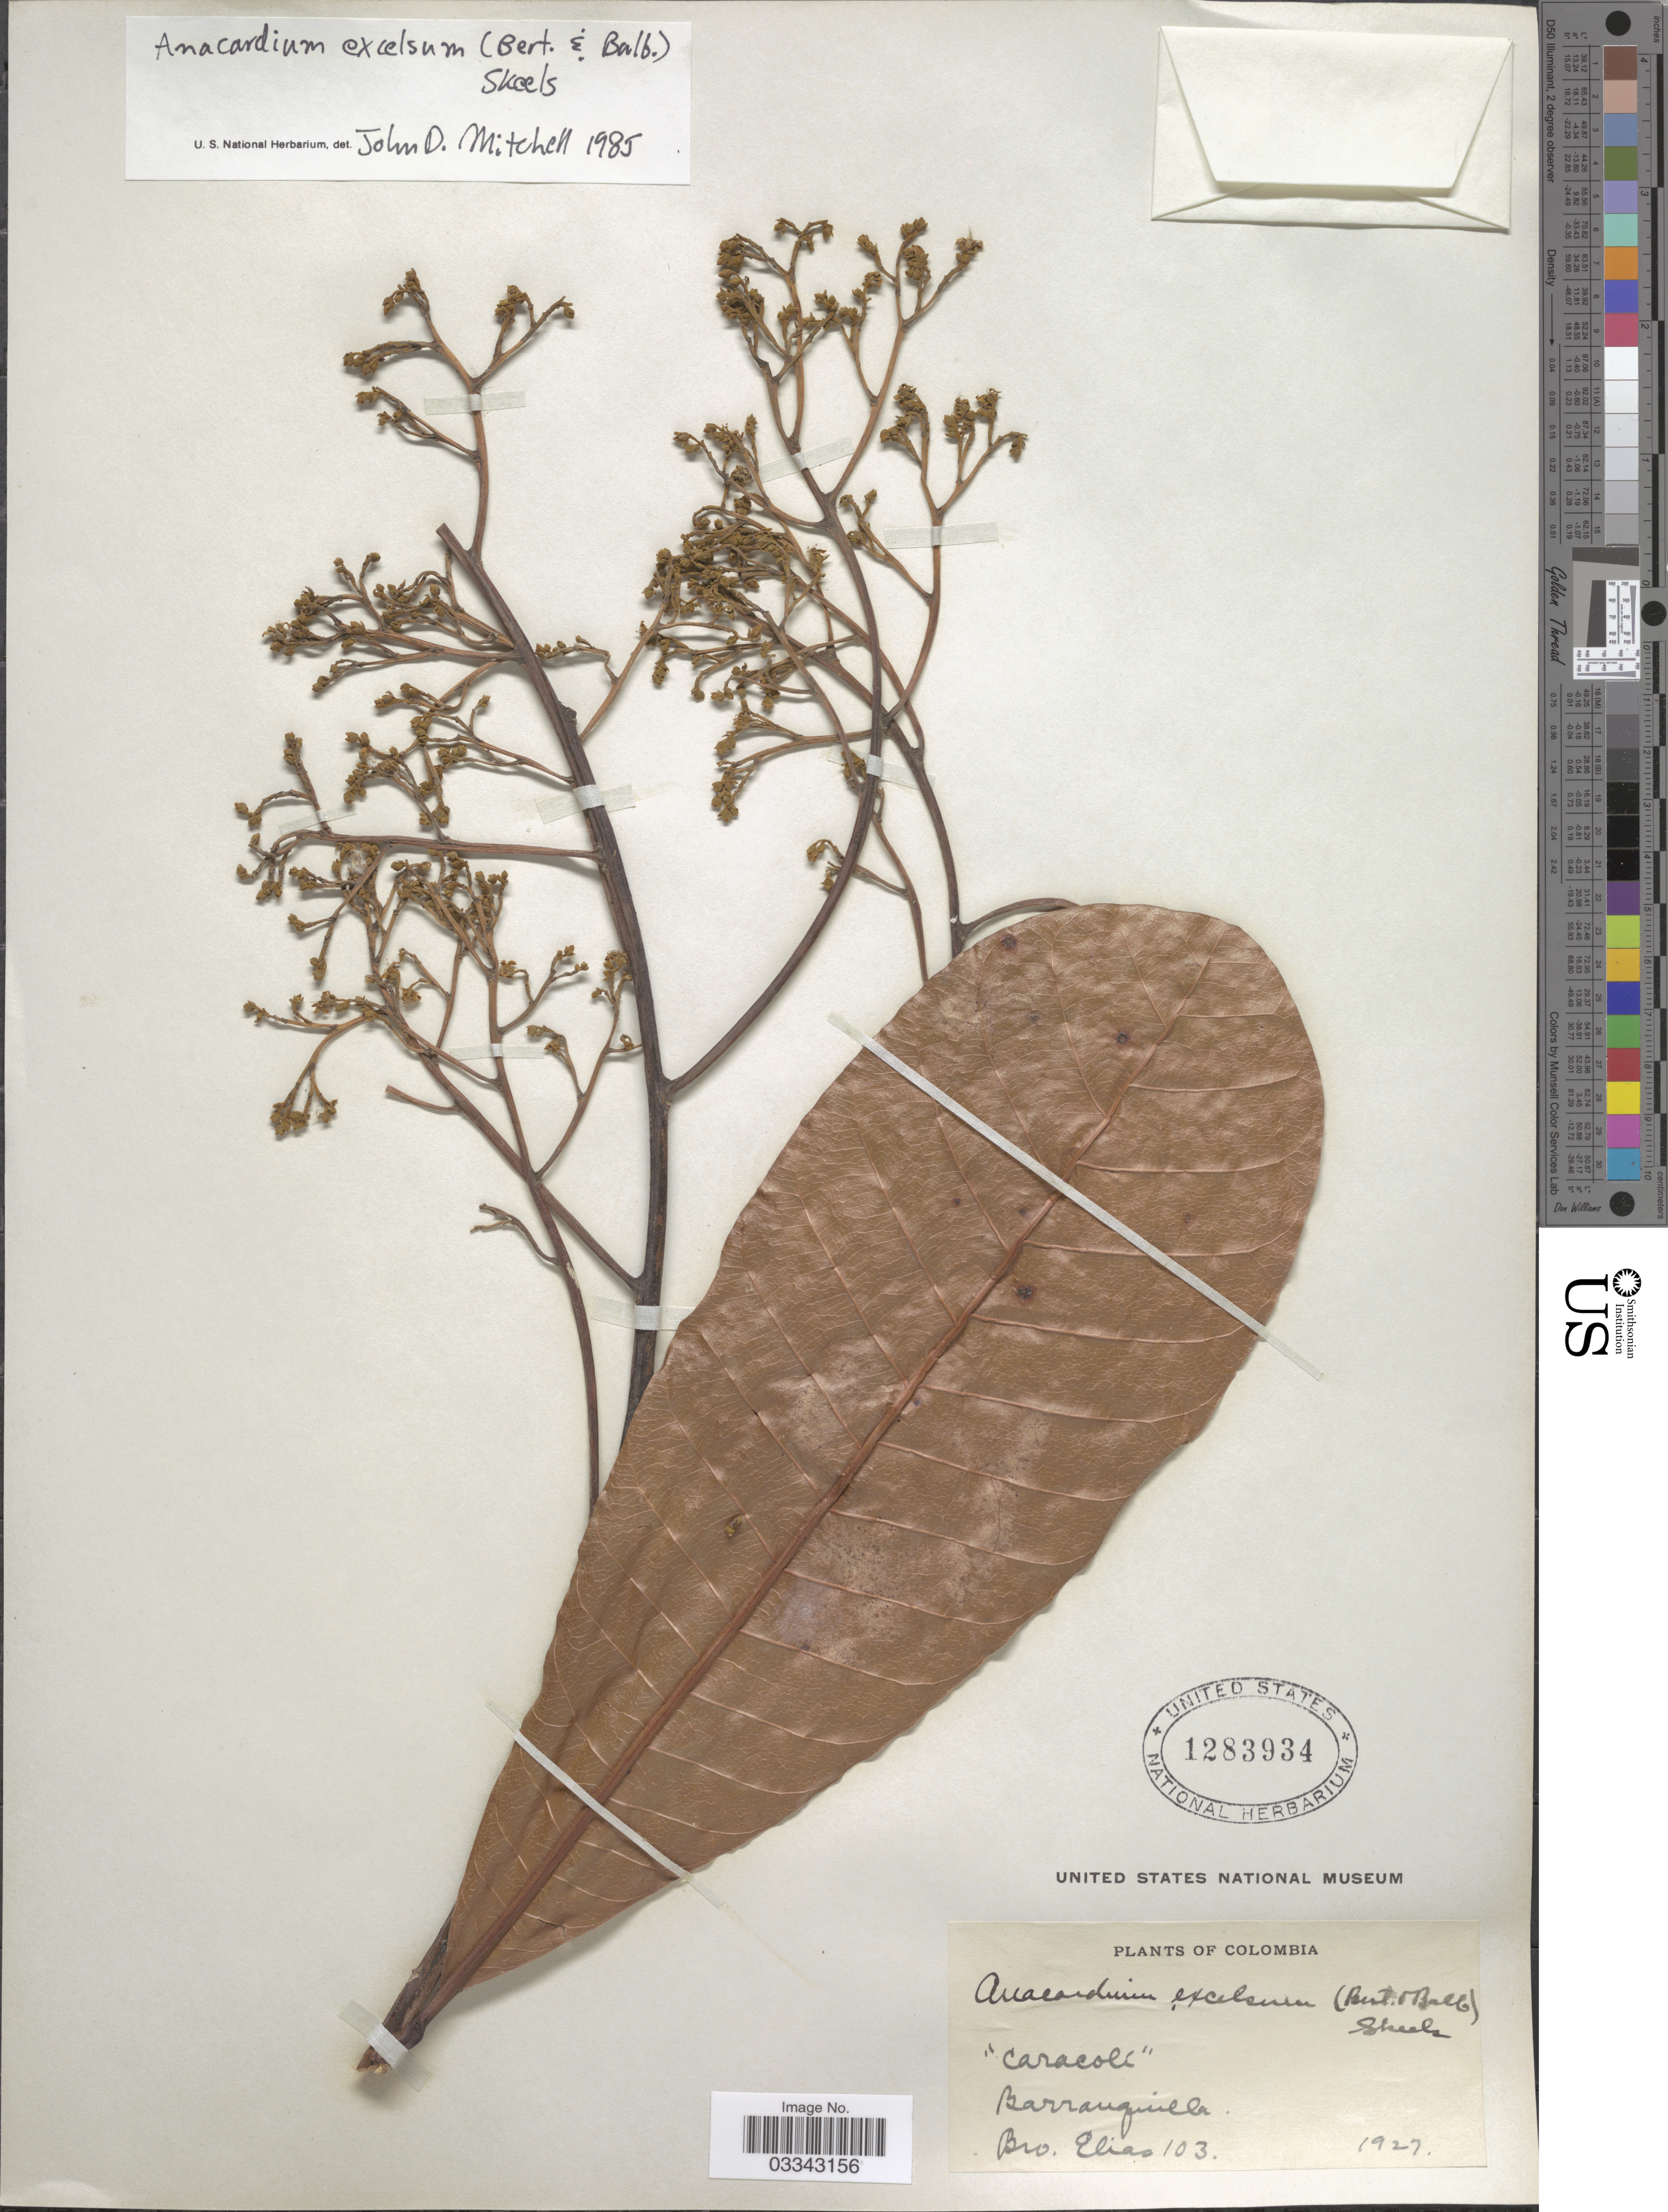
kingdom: Plantae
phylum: Tracheophyta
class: Magnoliopsida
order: Sapindales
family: Anacardiaceae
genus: Anacardium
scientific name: Anacardium excelsum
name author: (Kunth) Skeels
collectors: Bro. Elias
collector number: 103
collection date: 1927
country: Colombia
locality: Barranquilla.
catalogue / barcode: US 1283934